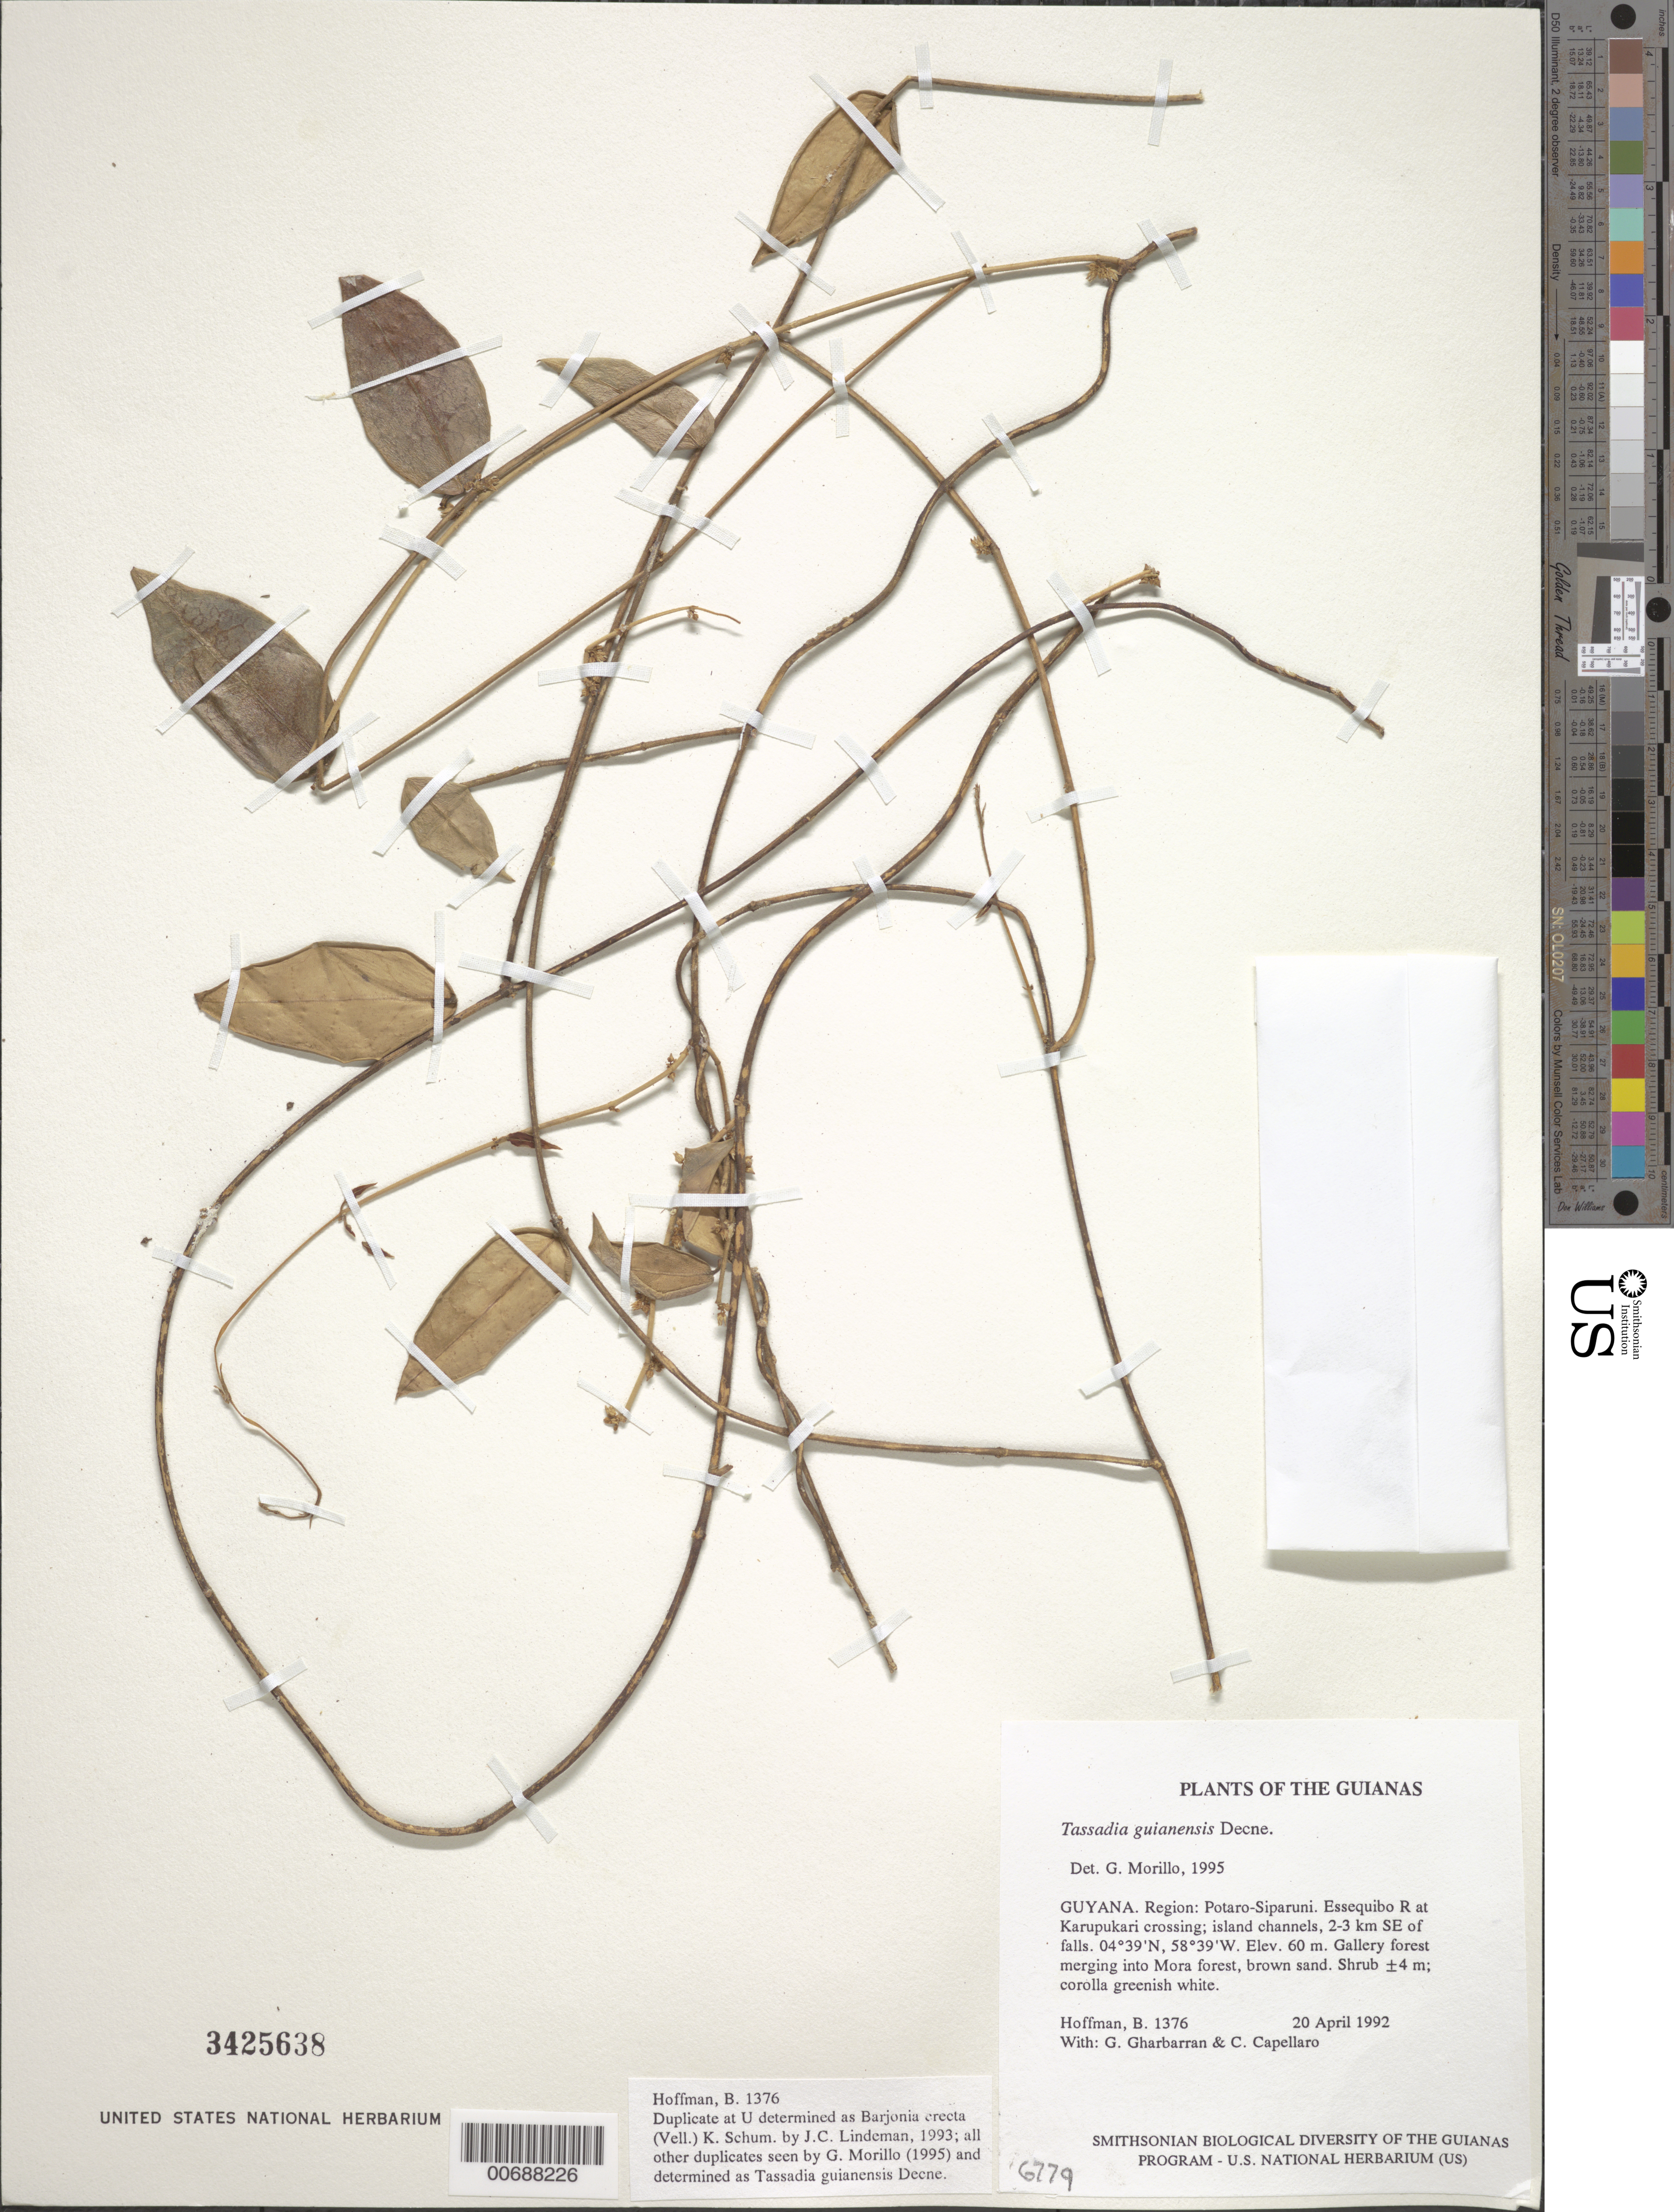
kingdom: Plantae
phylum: Tracheophyta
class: Magnoliopsida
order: Gentianales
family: Apocynaceae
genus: Tassadia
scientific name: Tassadia guianensis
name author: Decne.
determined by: Morillo, G. N.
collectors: B. Hoffman, G. Gharbarran & C. Capellaro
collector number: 1376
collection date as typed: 20 April 1992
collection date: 1992-04-20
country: Guyana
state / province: Potaro-Siparuni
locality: Essequibo River at Karupukari crossing; island channels, 2-3 km SE of falls. Iwokrama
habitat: Gallery forest merging into Mora forest, brown sand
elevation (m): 60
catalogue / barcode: US 3425638